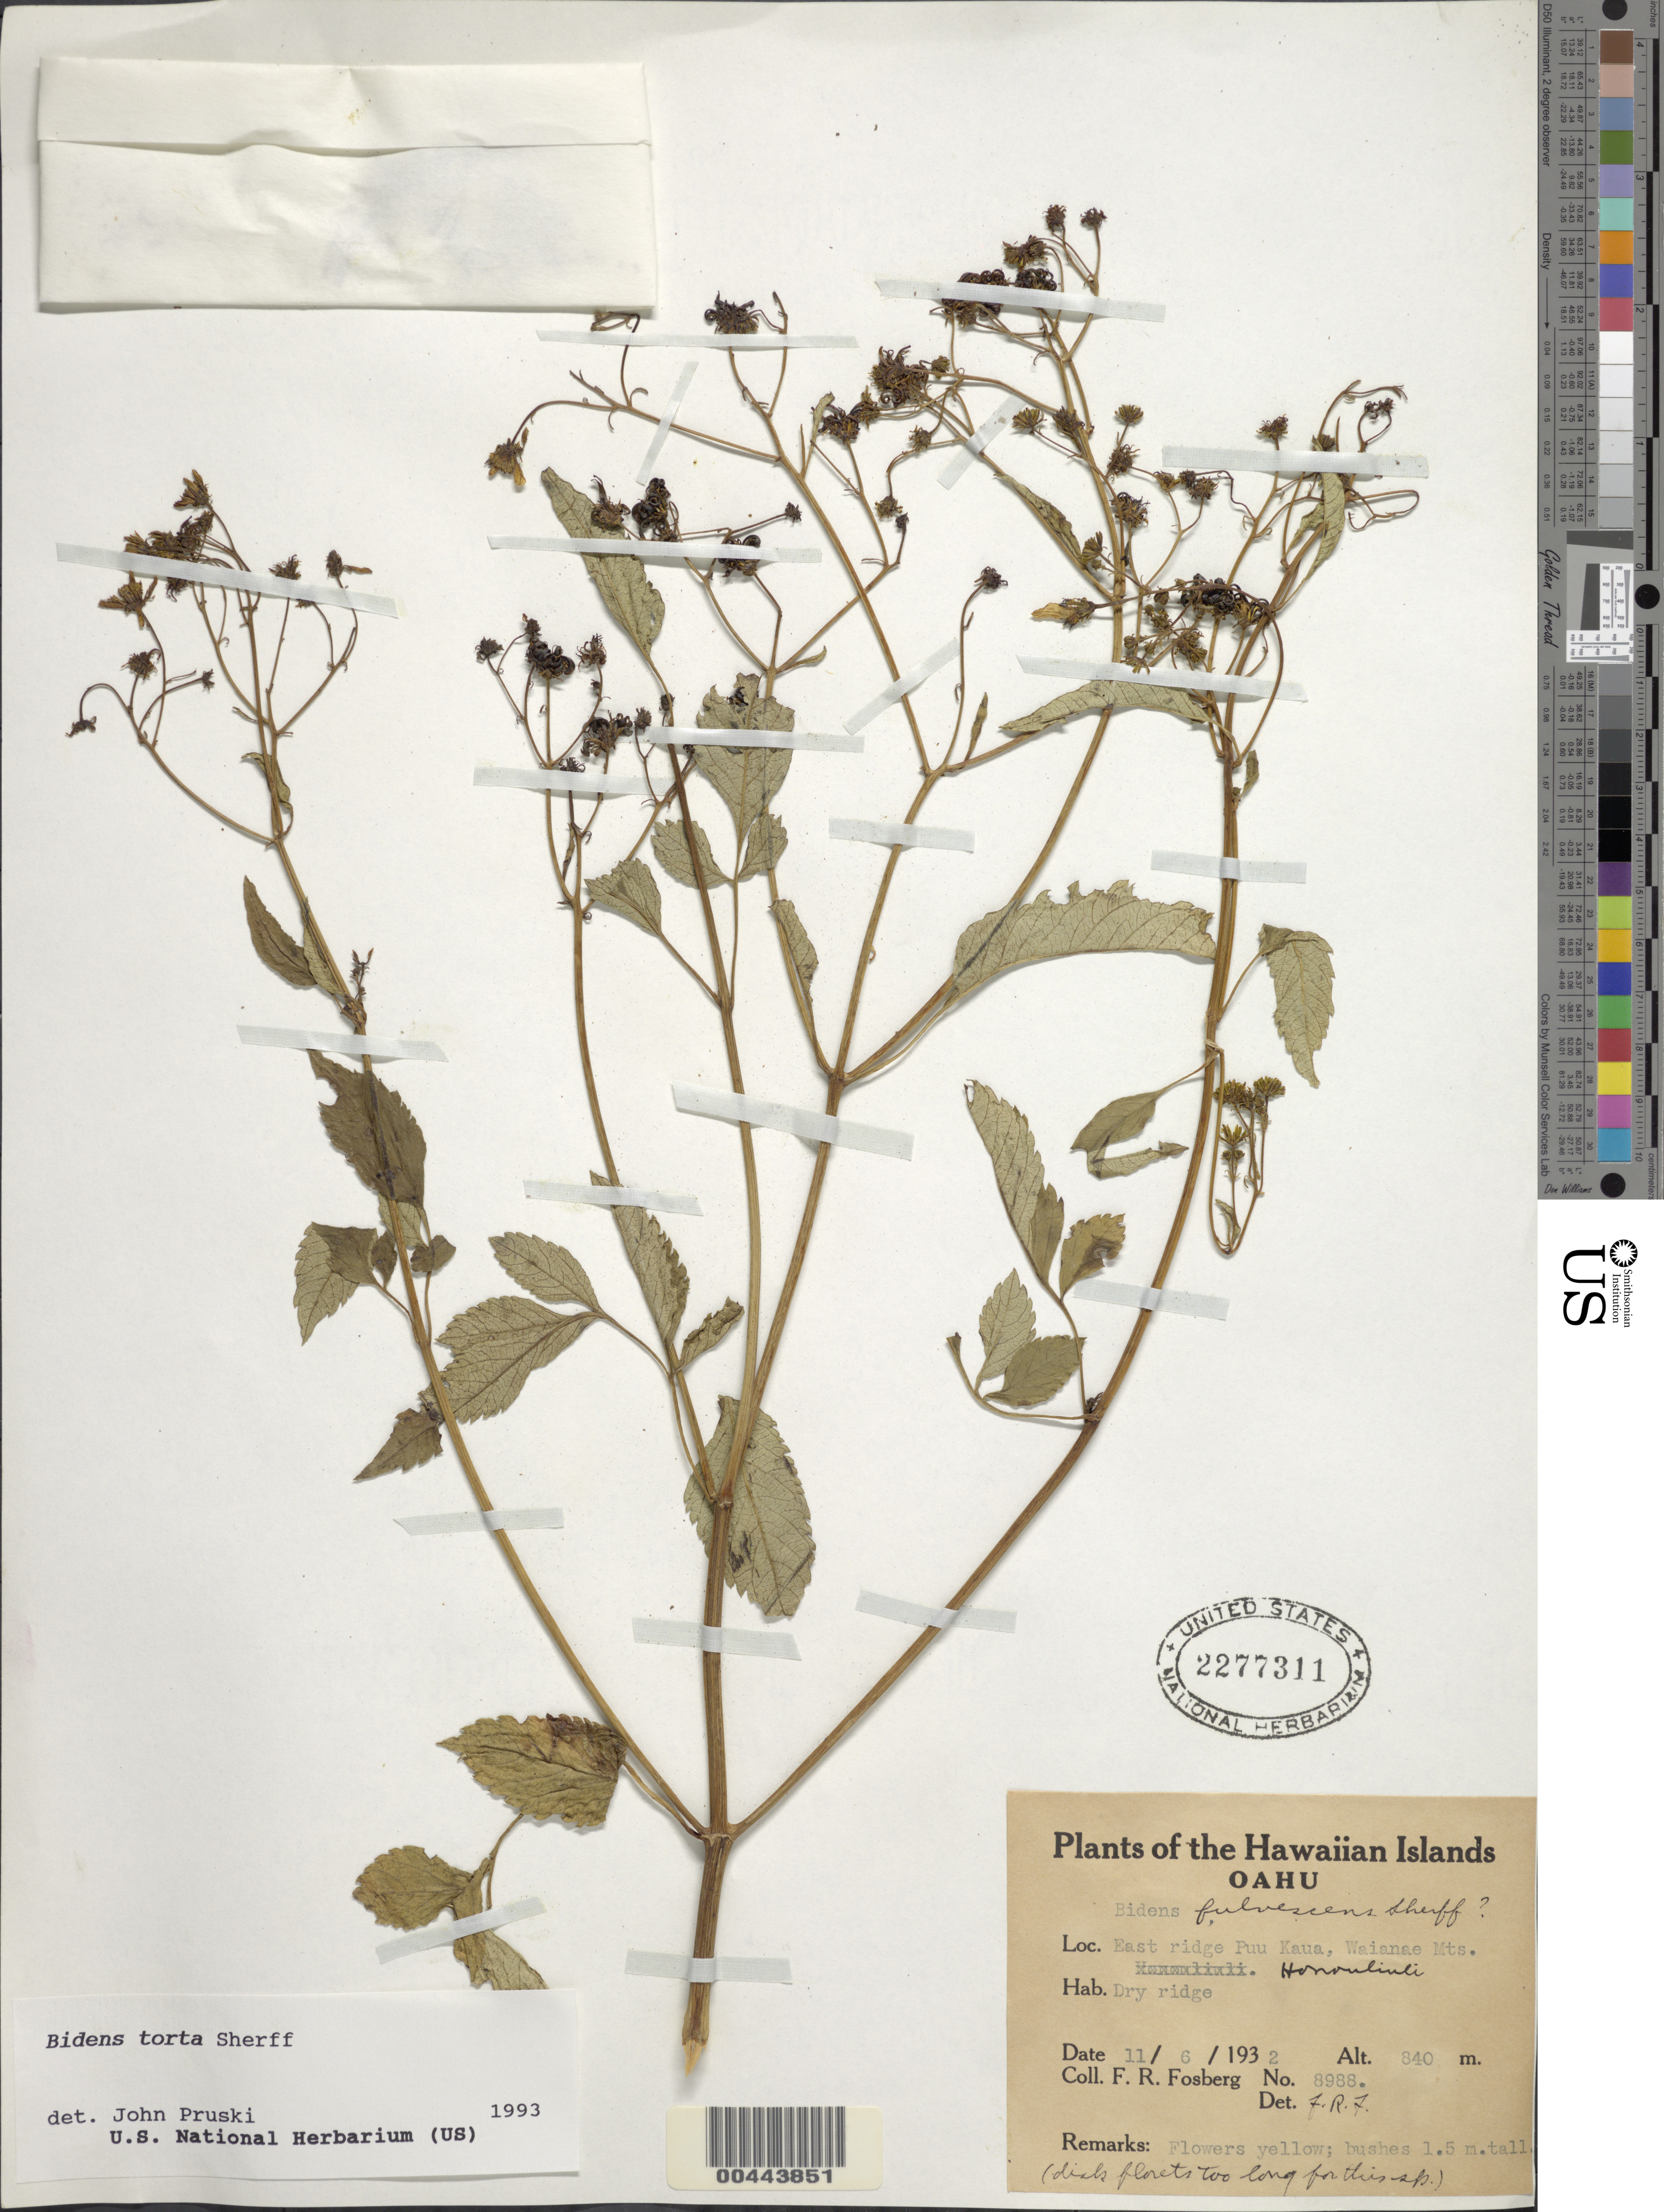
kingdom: Plantae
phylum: Tracheophyta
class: Magnoliopsida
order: Asterales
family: Asteraceae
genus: Bidens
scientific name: Bidens torta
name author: Sherff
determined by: Pruski, J. F.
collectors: F. R. Fosberg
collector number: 8988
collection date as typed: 6 Nov 1932 or 11 Jun 1932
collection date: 1932-06-11 or 1932-11-06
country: United States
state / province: Hawaii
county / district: Honolulu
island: Oahu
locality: East ridge Puu Kaua, Waianae Mountains, Honouliuli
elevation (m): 840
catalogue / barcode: US 2277311